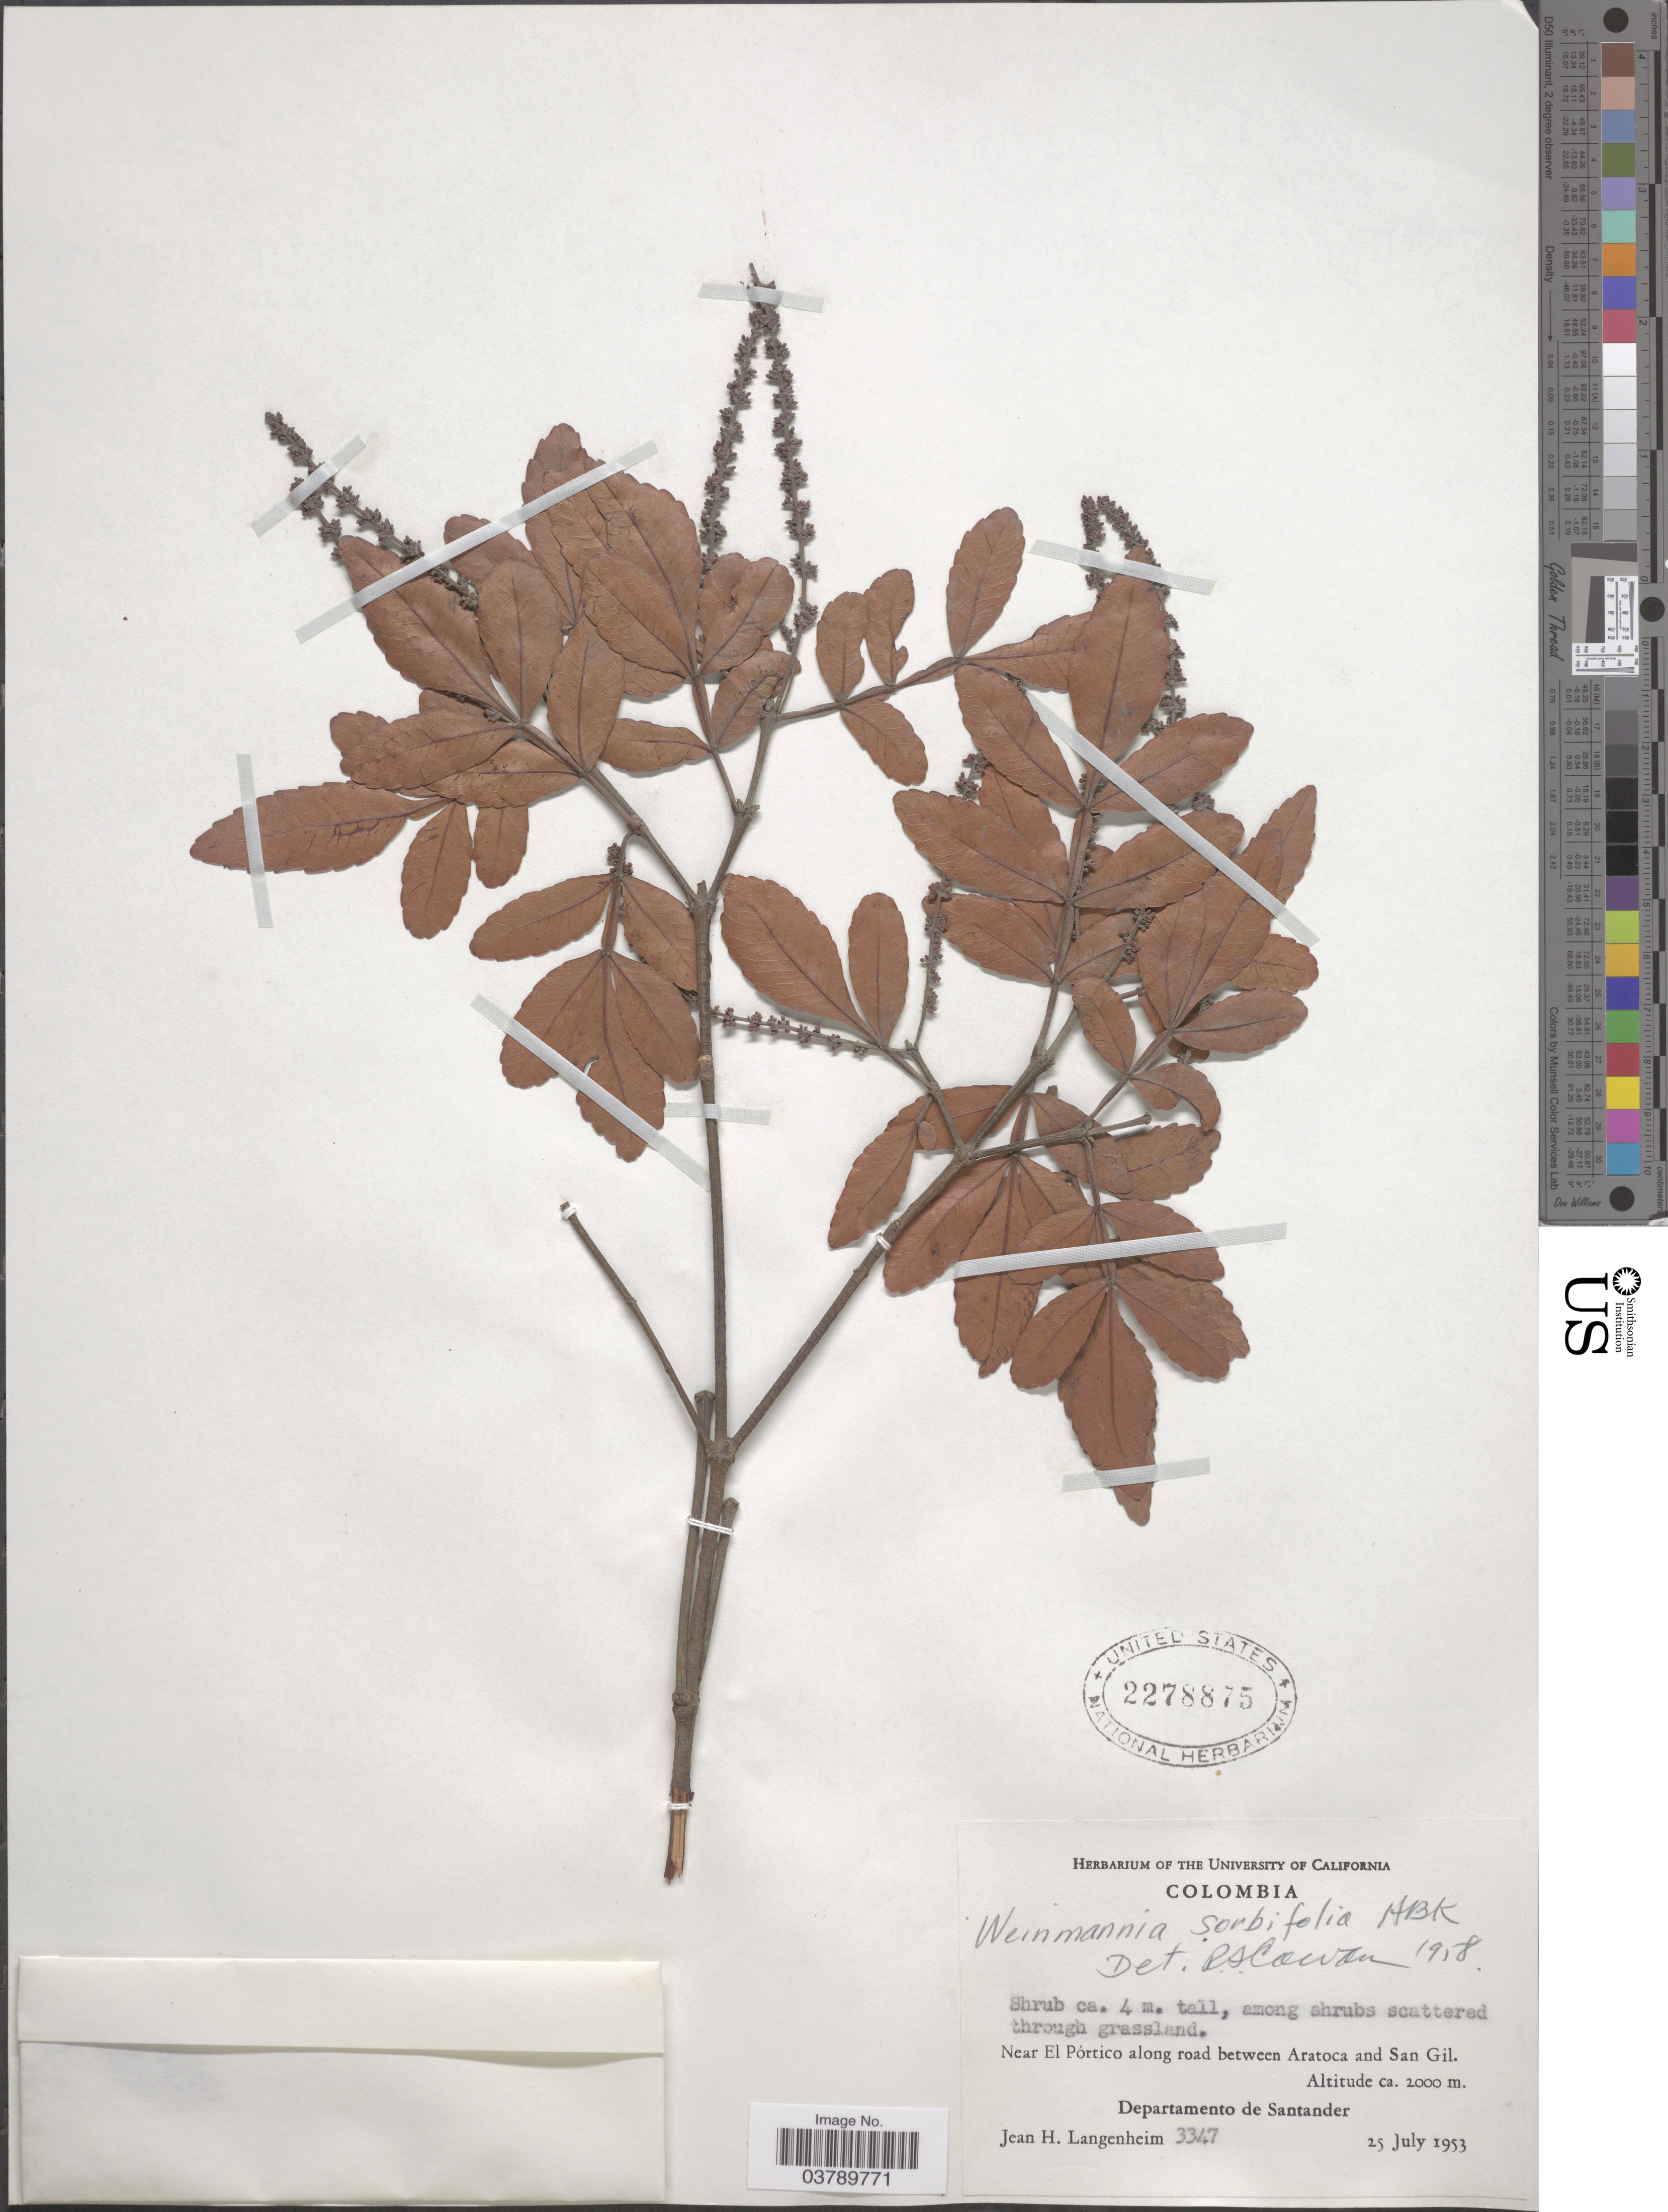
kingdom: Plantae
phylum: Tracheophyta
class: Magnoliopsida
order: Oxalidales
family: Cunoniaceae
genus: Weinmannia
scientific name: Weinmannia sorbifolia var. sclerophylla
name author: (Cuatrec.) Cuatrec.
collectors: J. H. Langenheim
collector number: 3347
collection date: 1953-07-25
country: Colombia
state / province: Santander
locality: Near El Pórtico along road between Aratoca and San Gil. Departamento de Santander.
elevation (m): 2000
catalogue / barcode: US 2278875